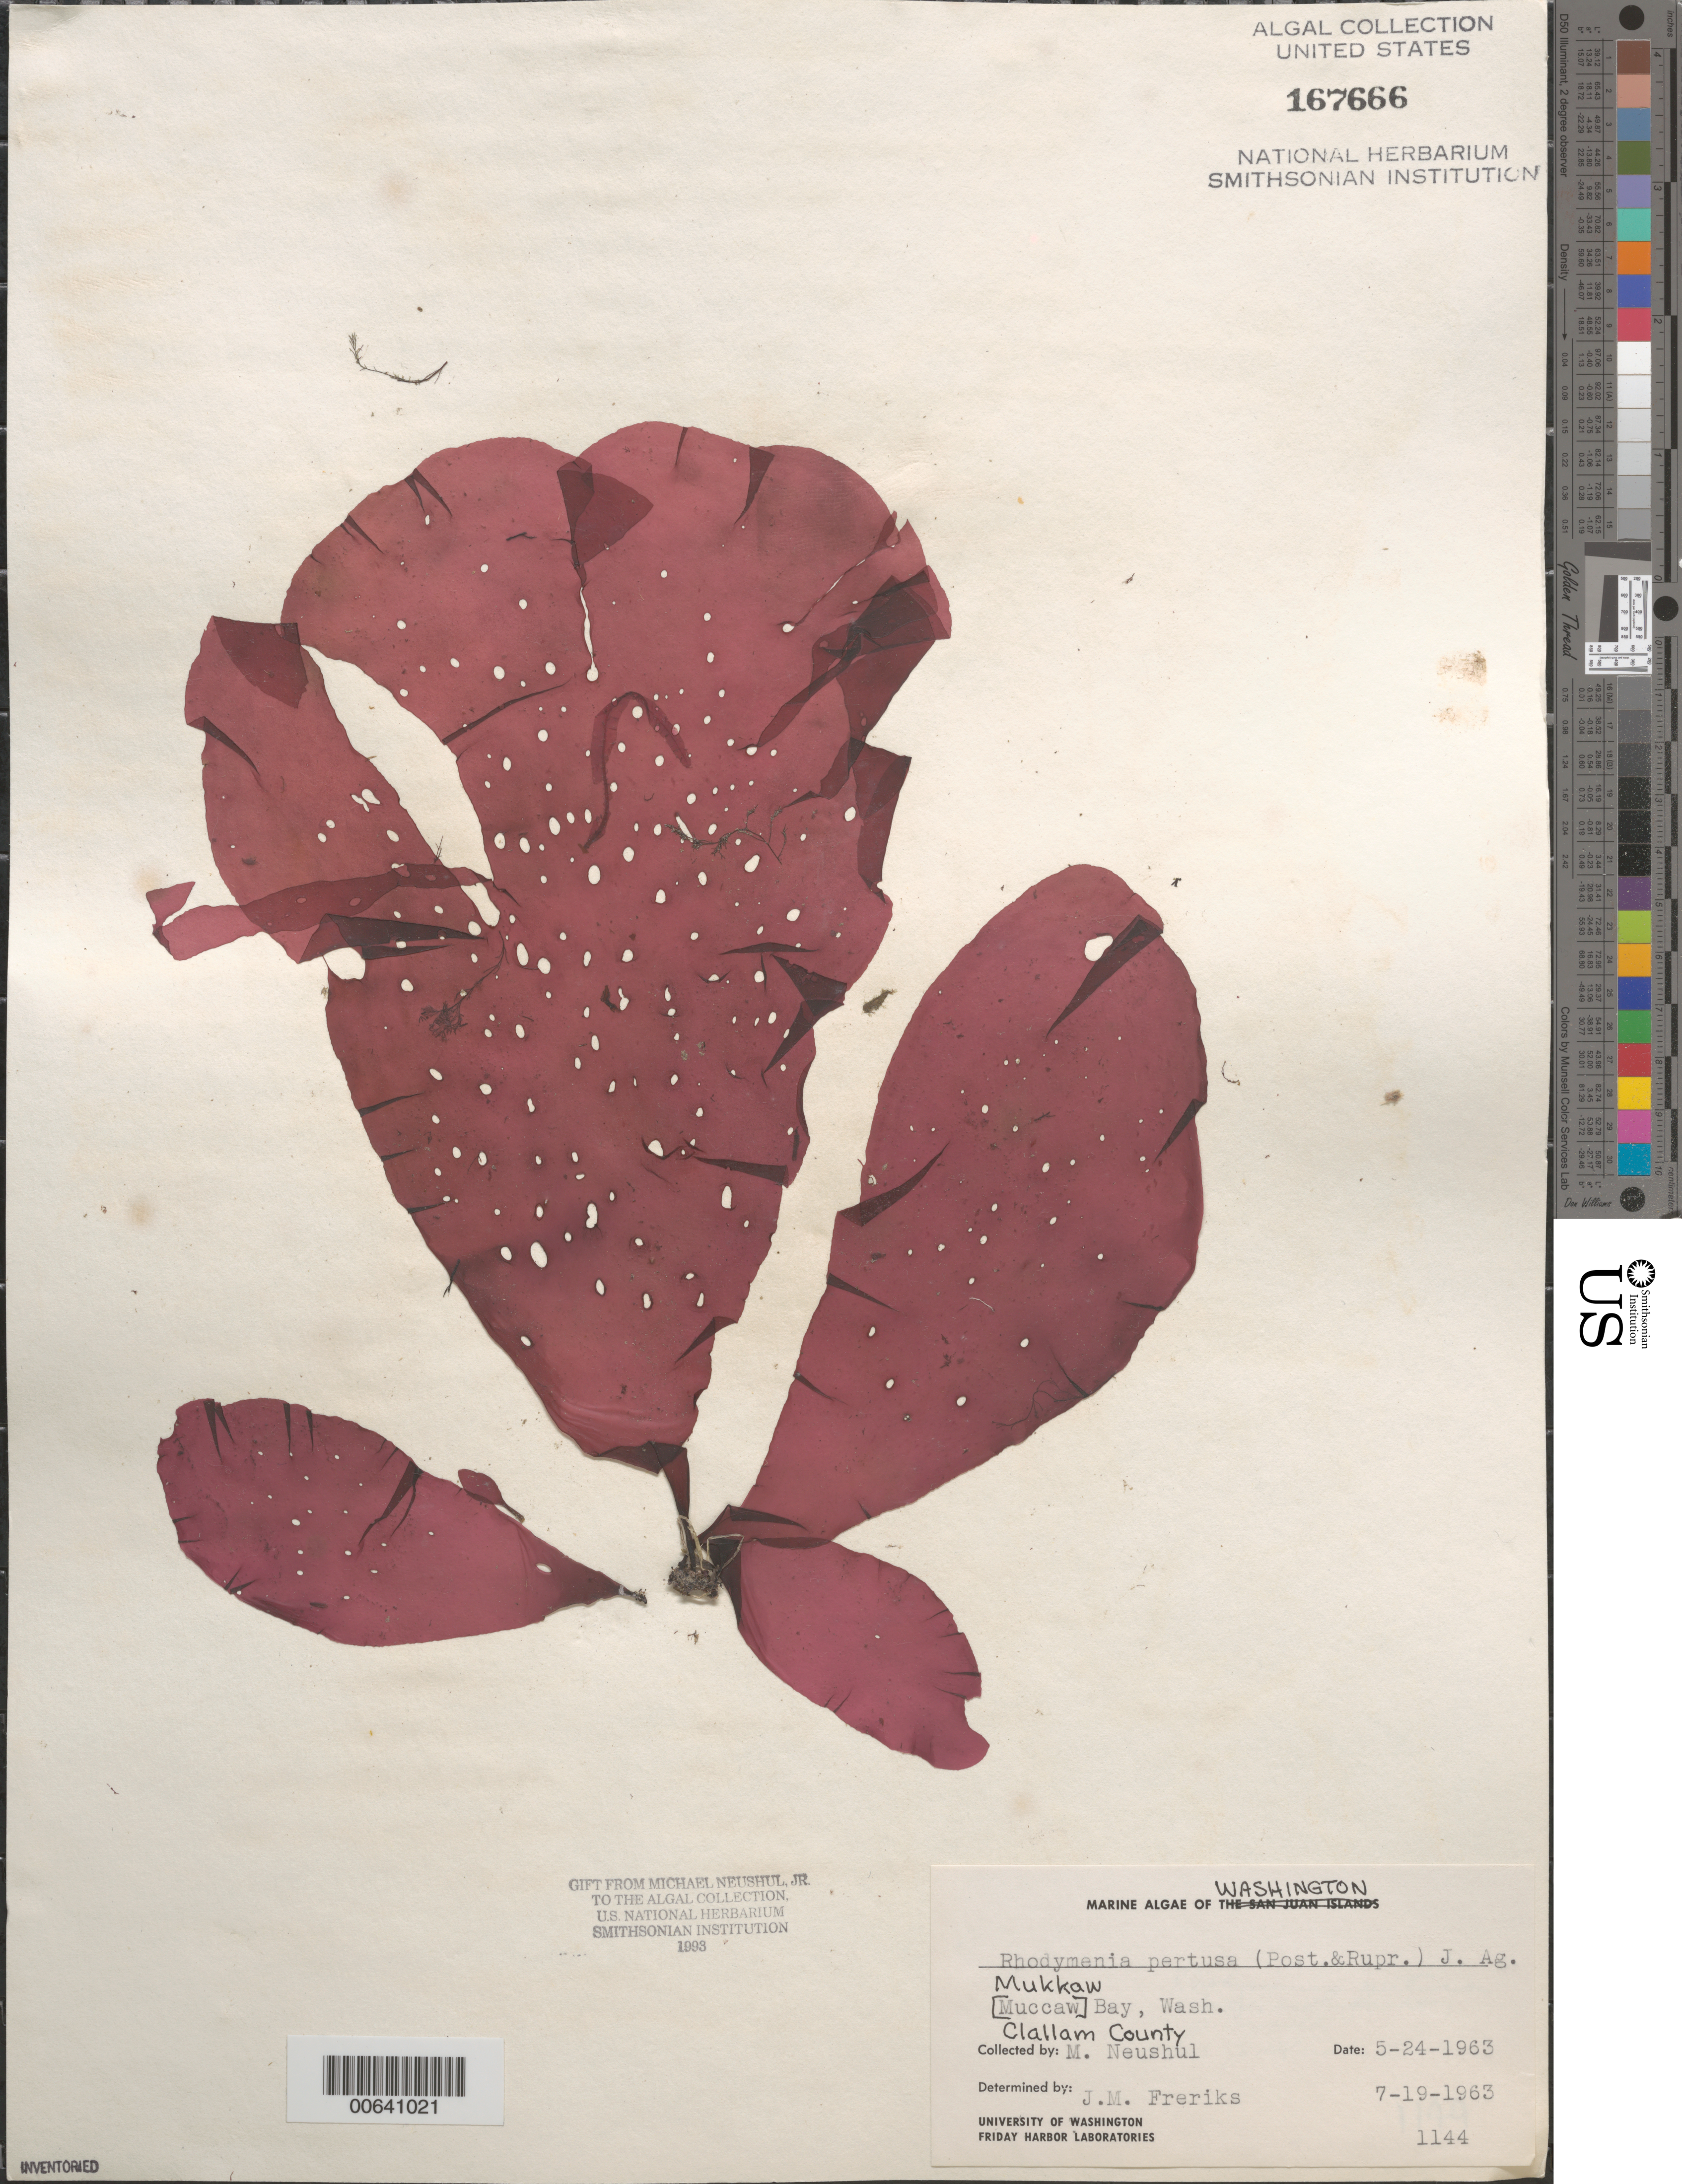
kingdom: Plantae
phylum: Rhodophyta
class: Florideophyceae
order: Rhodymeniales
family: Rhodymeniaceae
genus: Rhodymenia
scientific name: Rhodymenia pertusa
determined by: Freriks, J. M.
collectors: M. Neushul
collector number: Neushul 1144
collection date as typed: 24 May 1963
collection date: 1963-05-24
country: United States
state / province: Washington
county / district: Clallam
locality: Mukkaw Bay (Muccaw Bay)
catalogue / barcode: US 167666